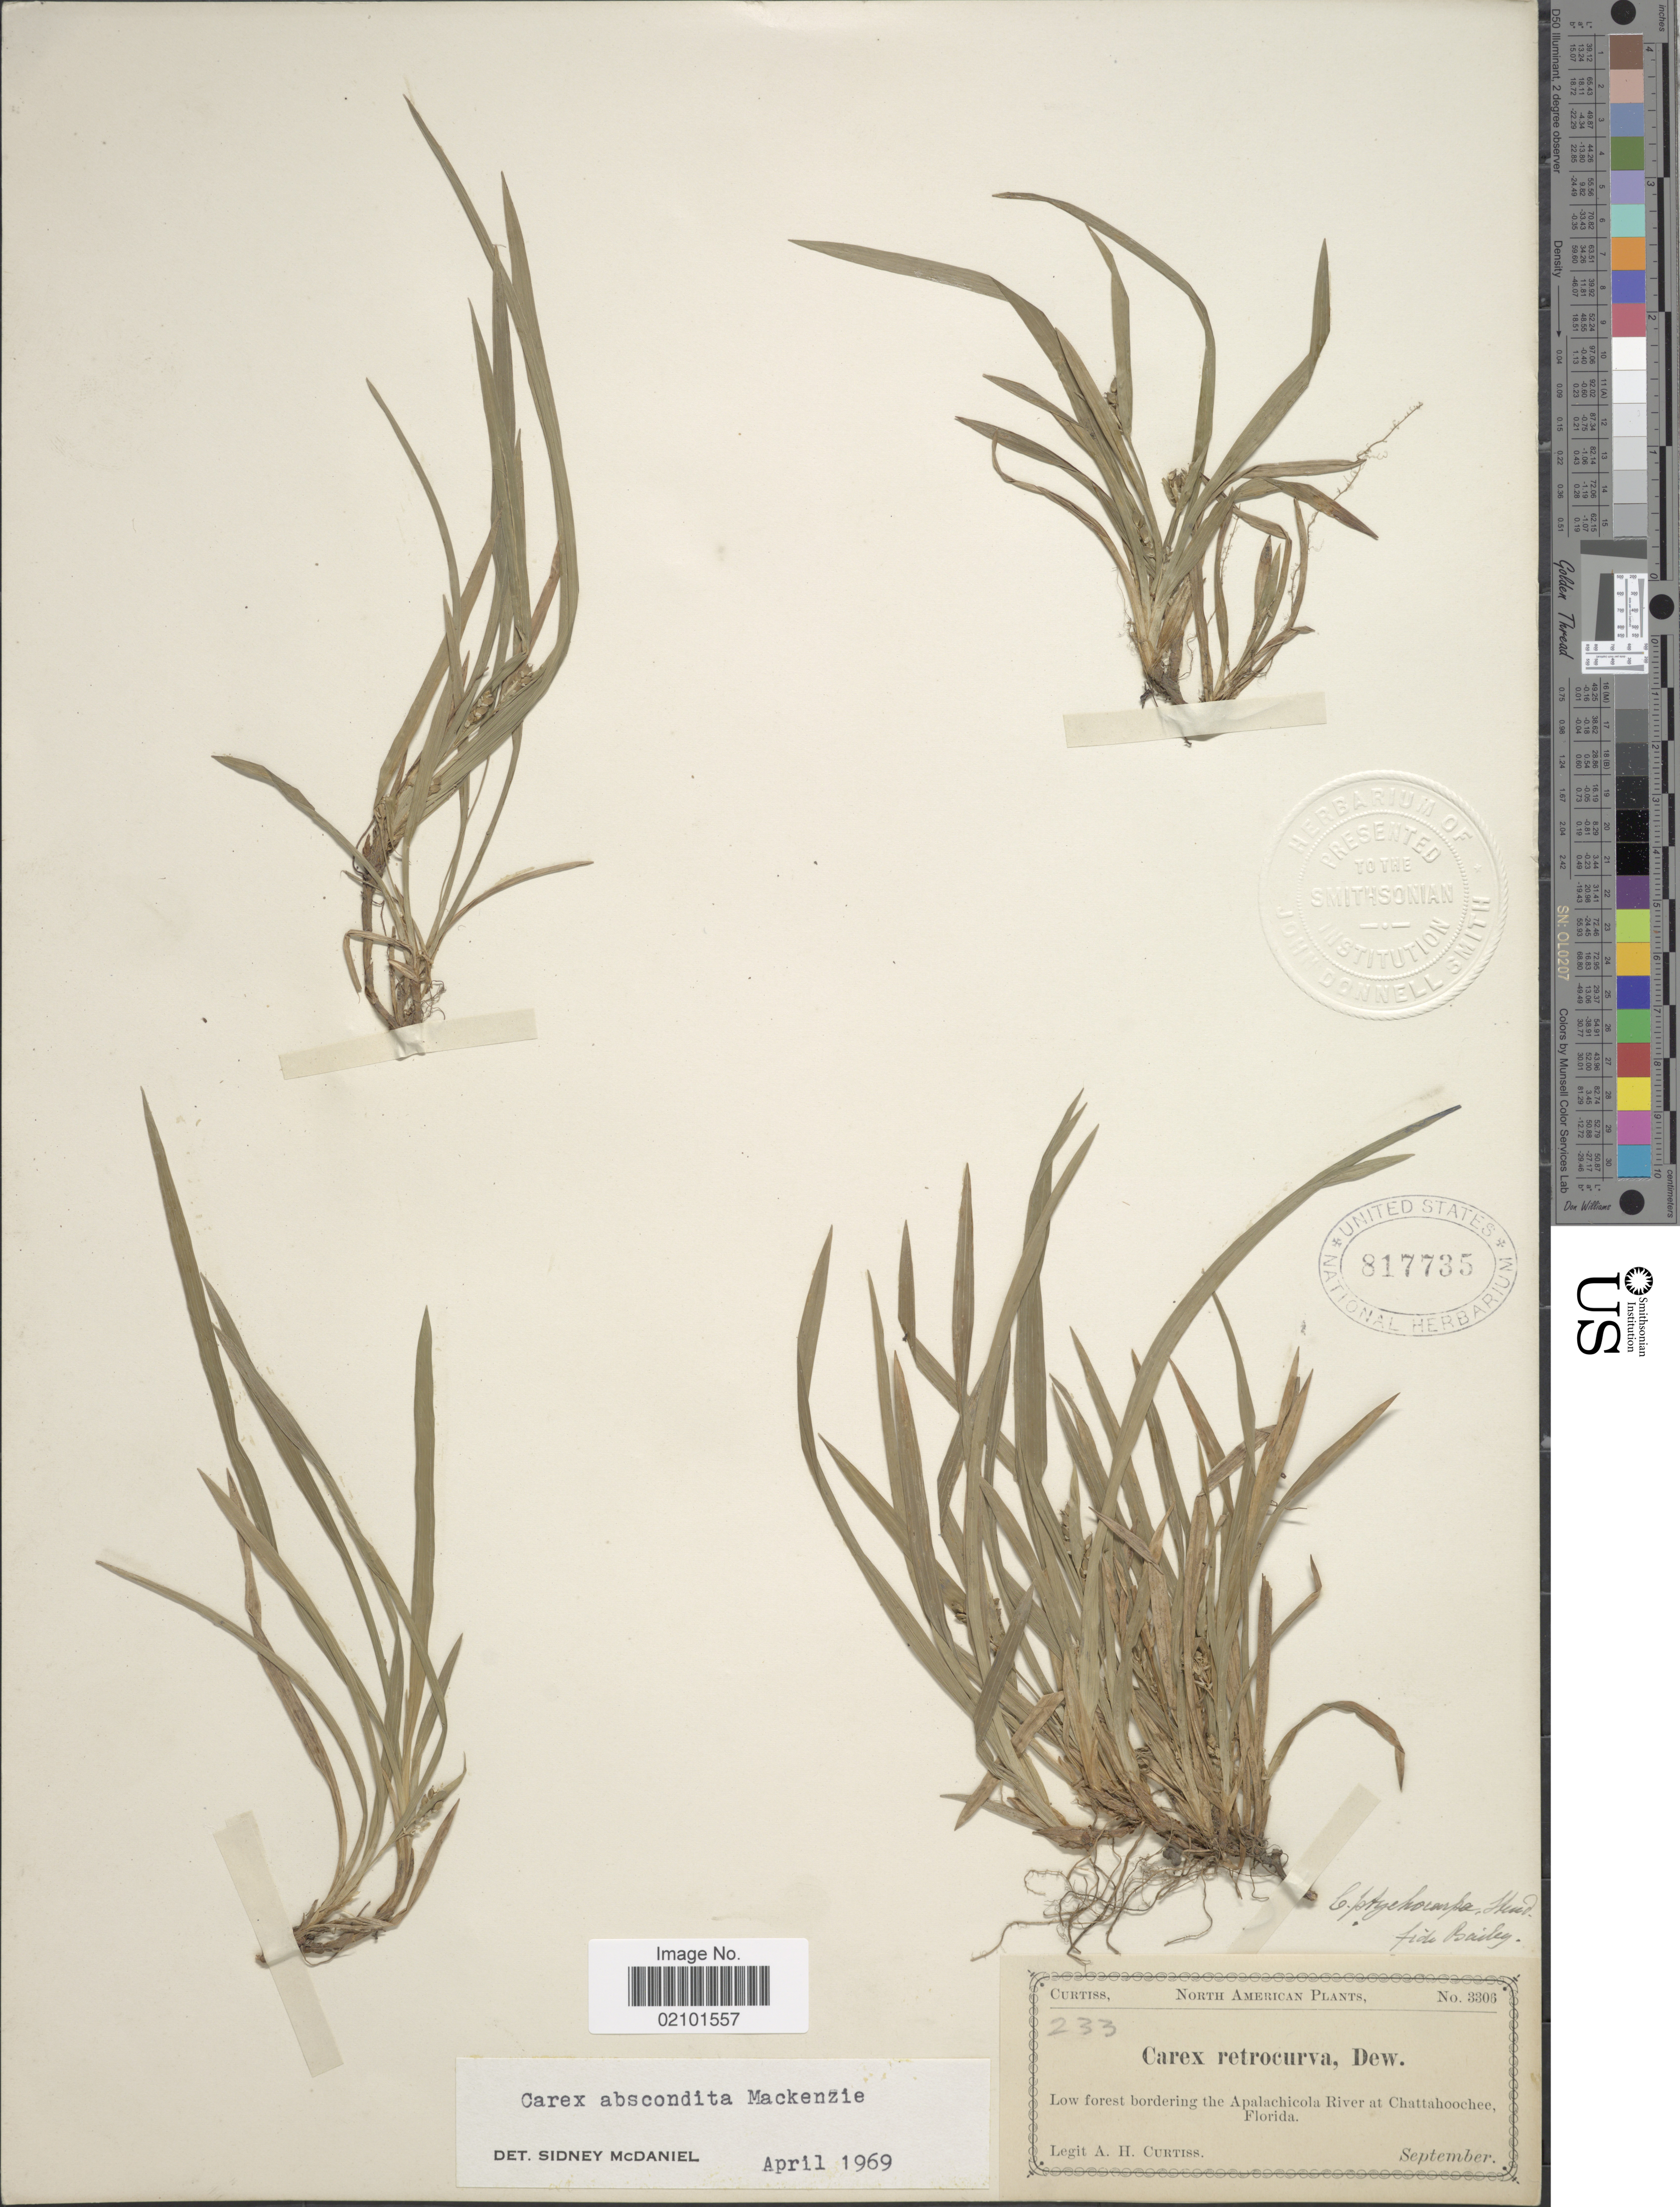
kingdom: Plantae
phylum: Tracheophyta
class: Liliopsida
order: Poales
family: Cyperaceae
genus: Carex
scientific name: Carex abscondita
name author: Mack.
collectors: A. H. Curtiss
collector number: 3306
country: United States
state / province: Florida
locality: Low forest bordering the Apalachicola River at Chattahoochee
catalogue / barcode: US 817735